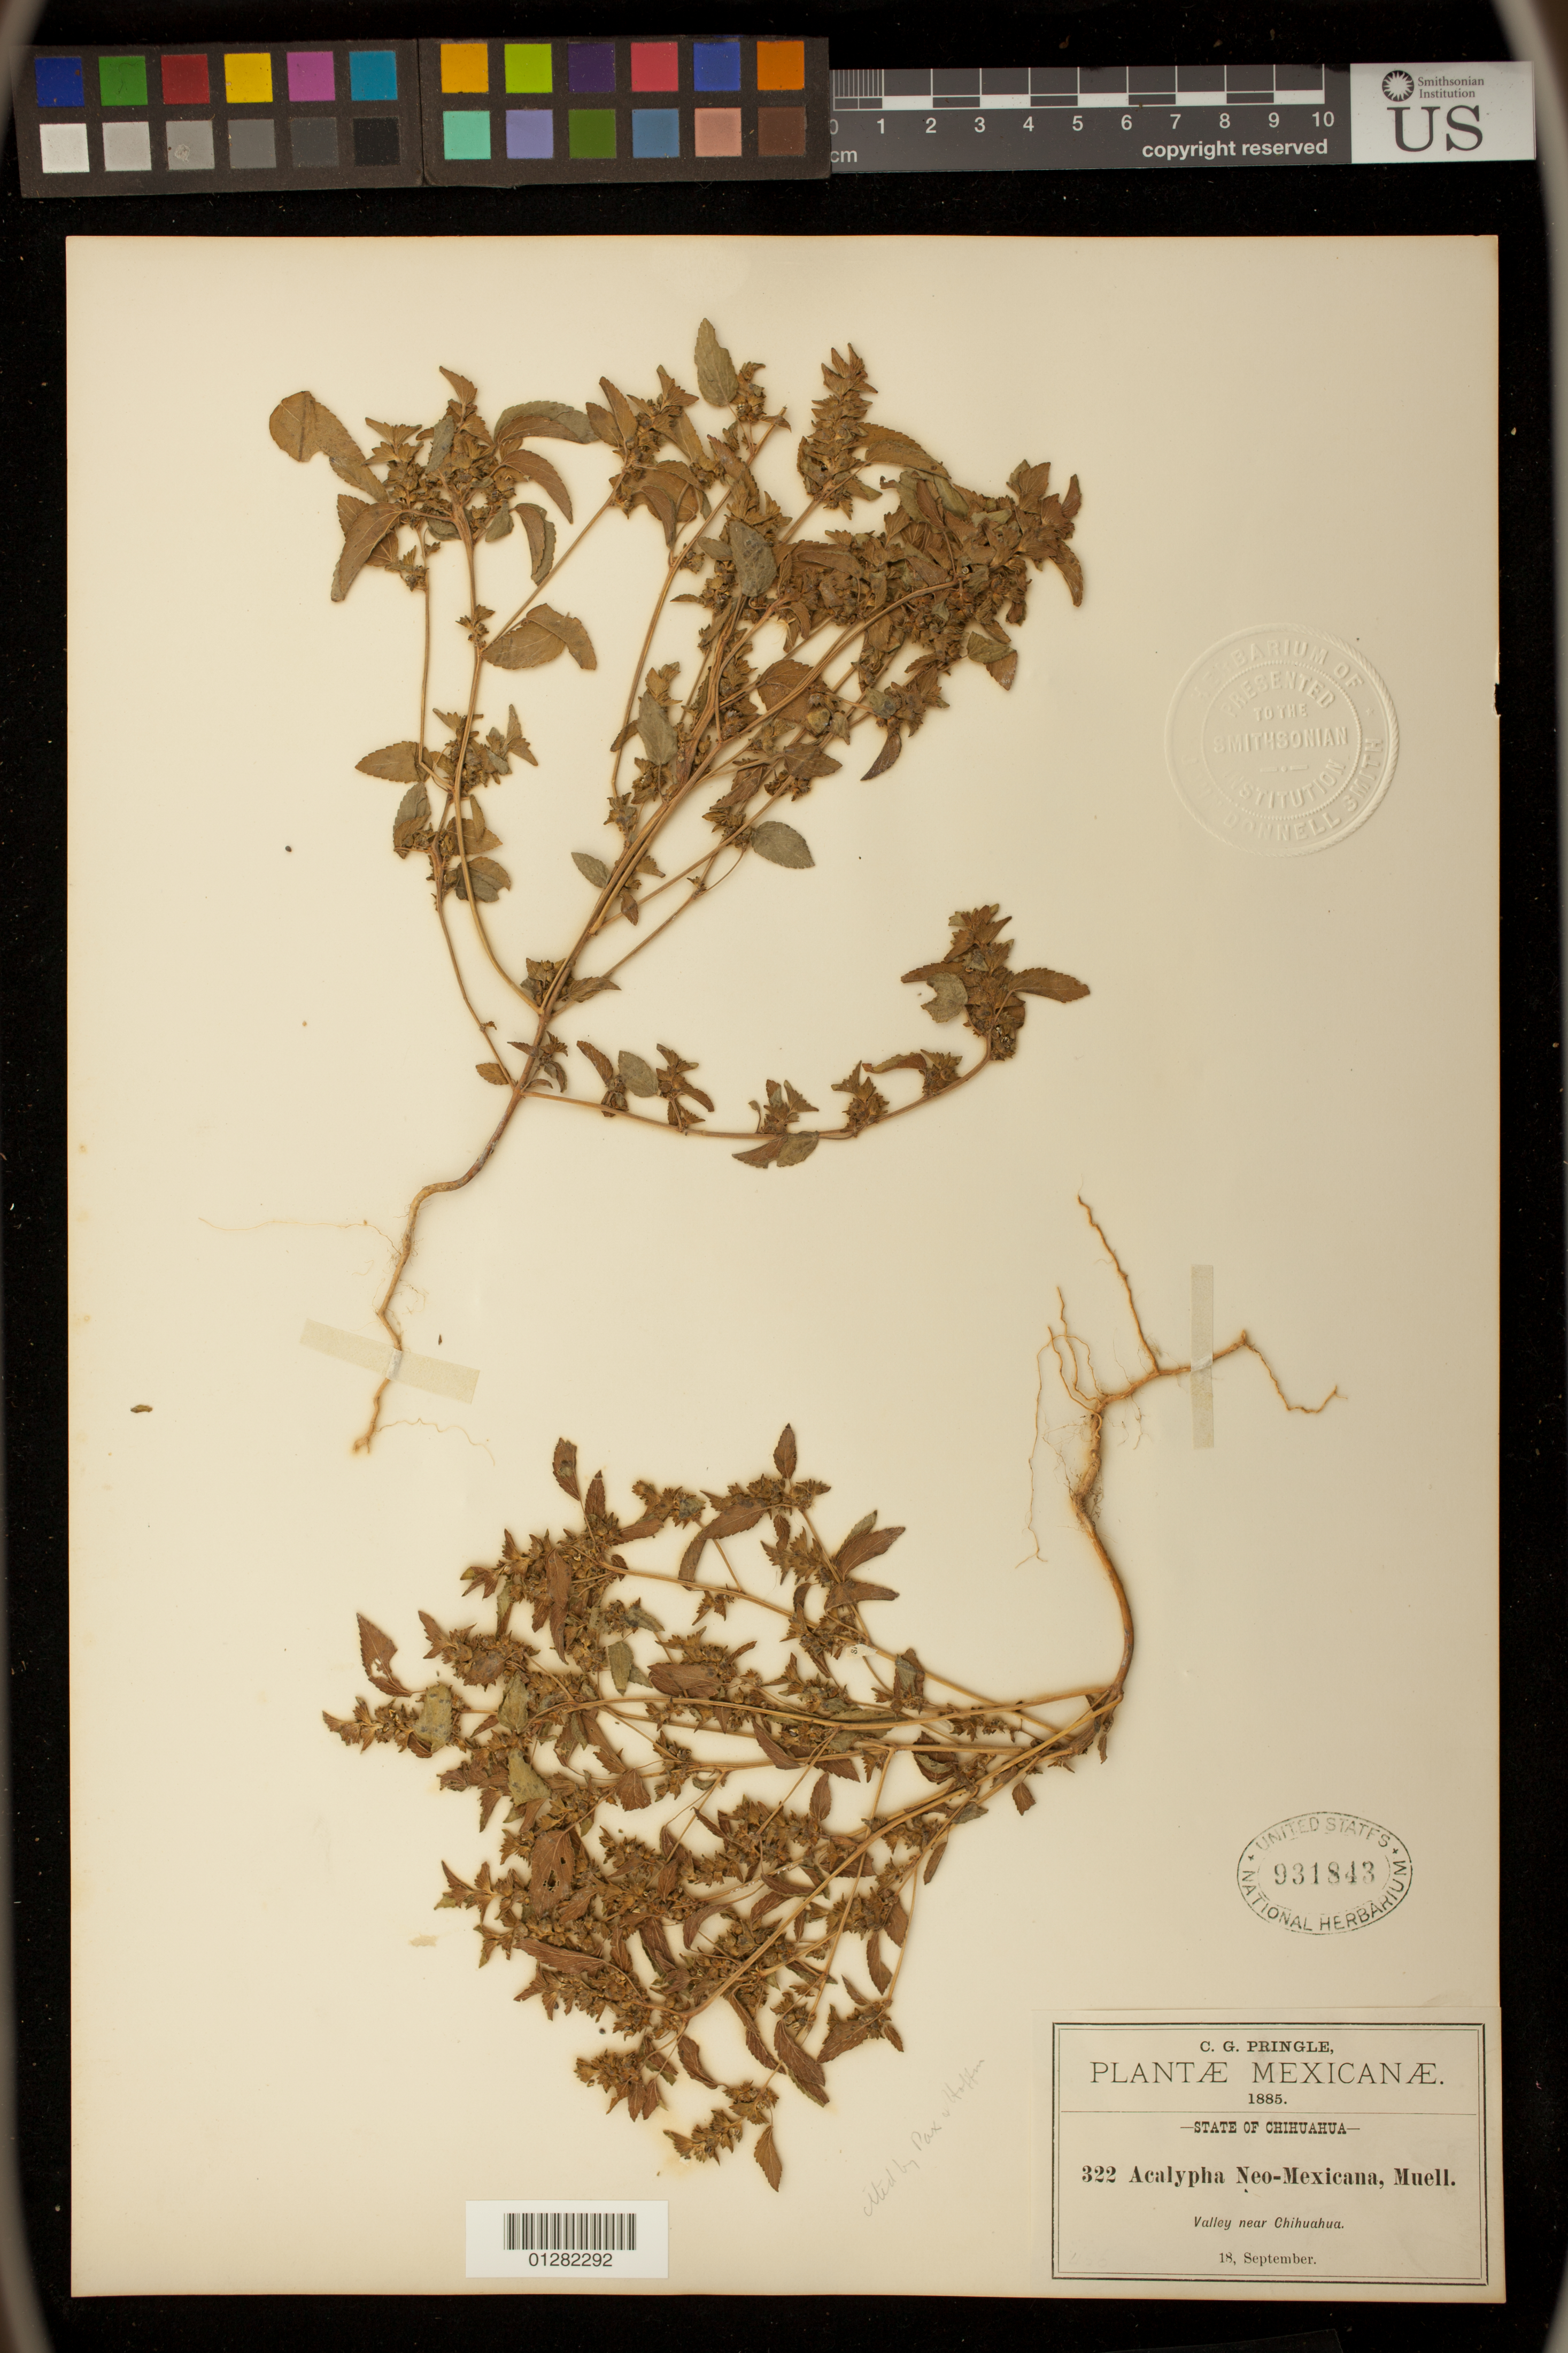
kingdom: Plantae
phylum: Tracheophyta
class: Magnoliopsida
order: Malpighiales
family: Euphorbiaceae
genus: Acalypha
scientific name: Acalypha neomexicana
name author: Müll. Arg.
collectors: H. Seaton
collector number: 322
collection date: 1885-09-18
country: Mexico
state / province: Chihuahua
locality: Valley near Chihuahua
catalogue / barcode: US 931843